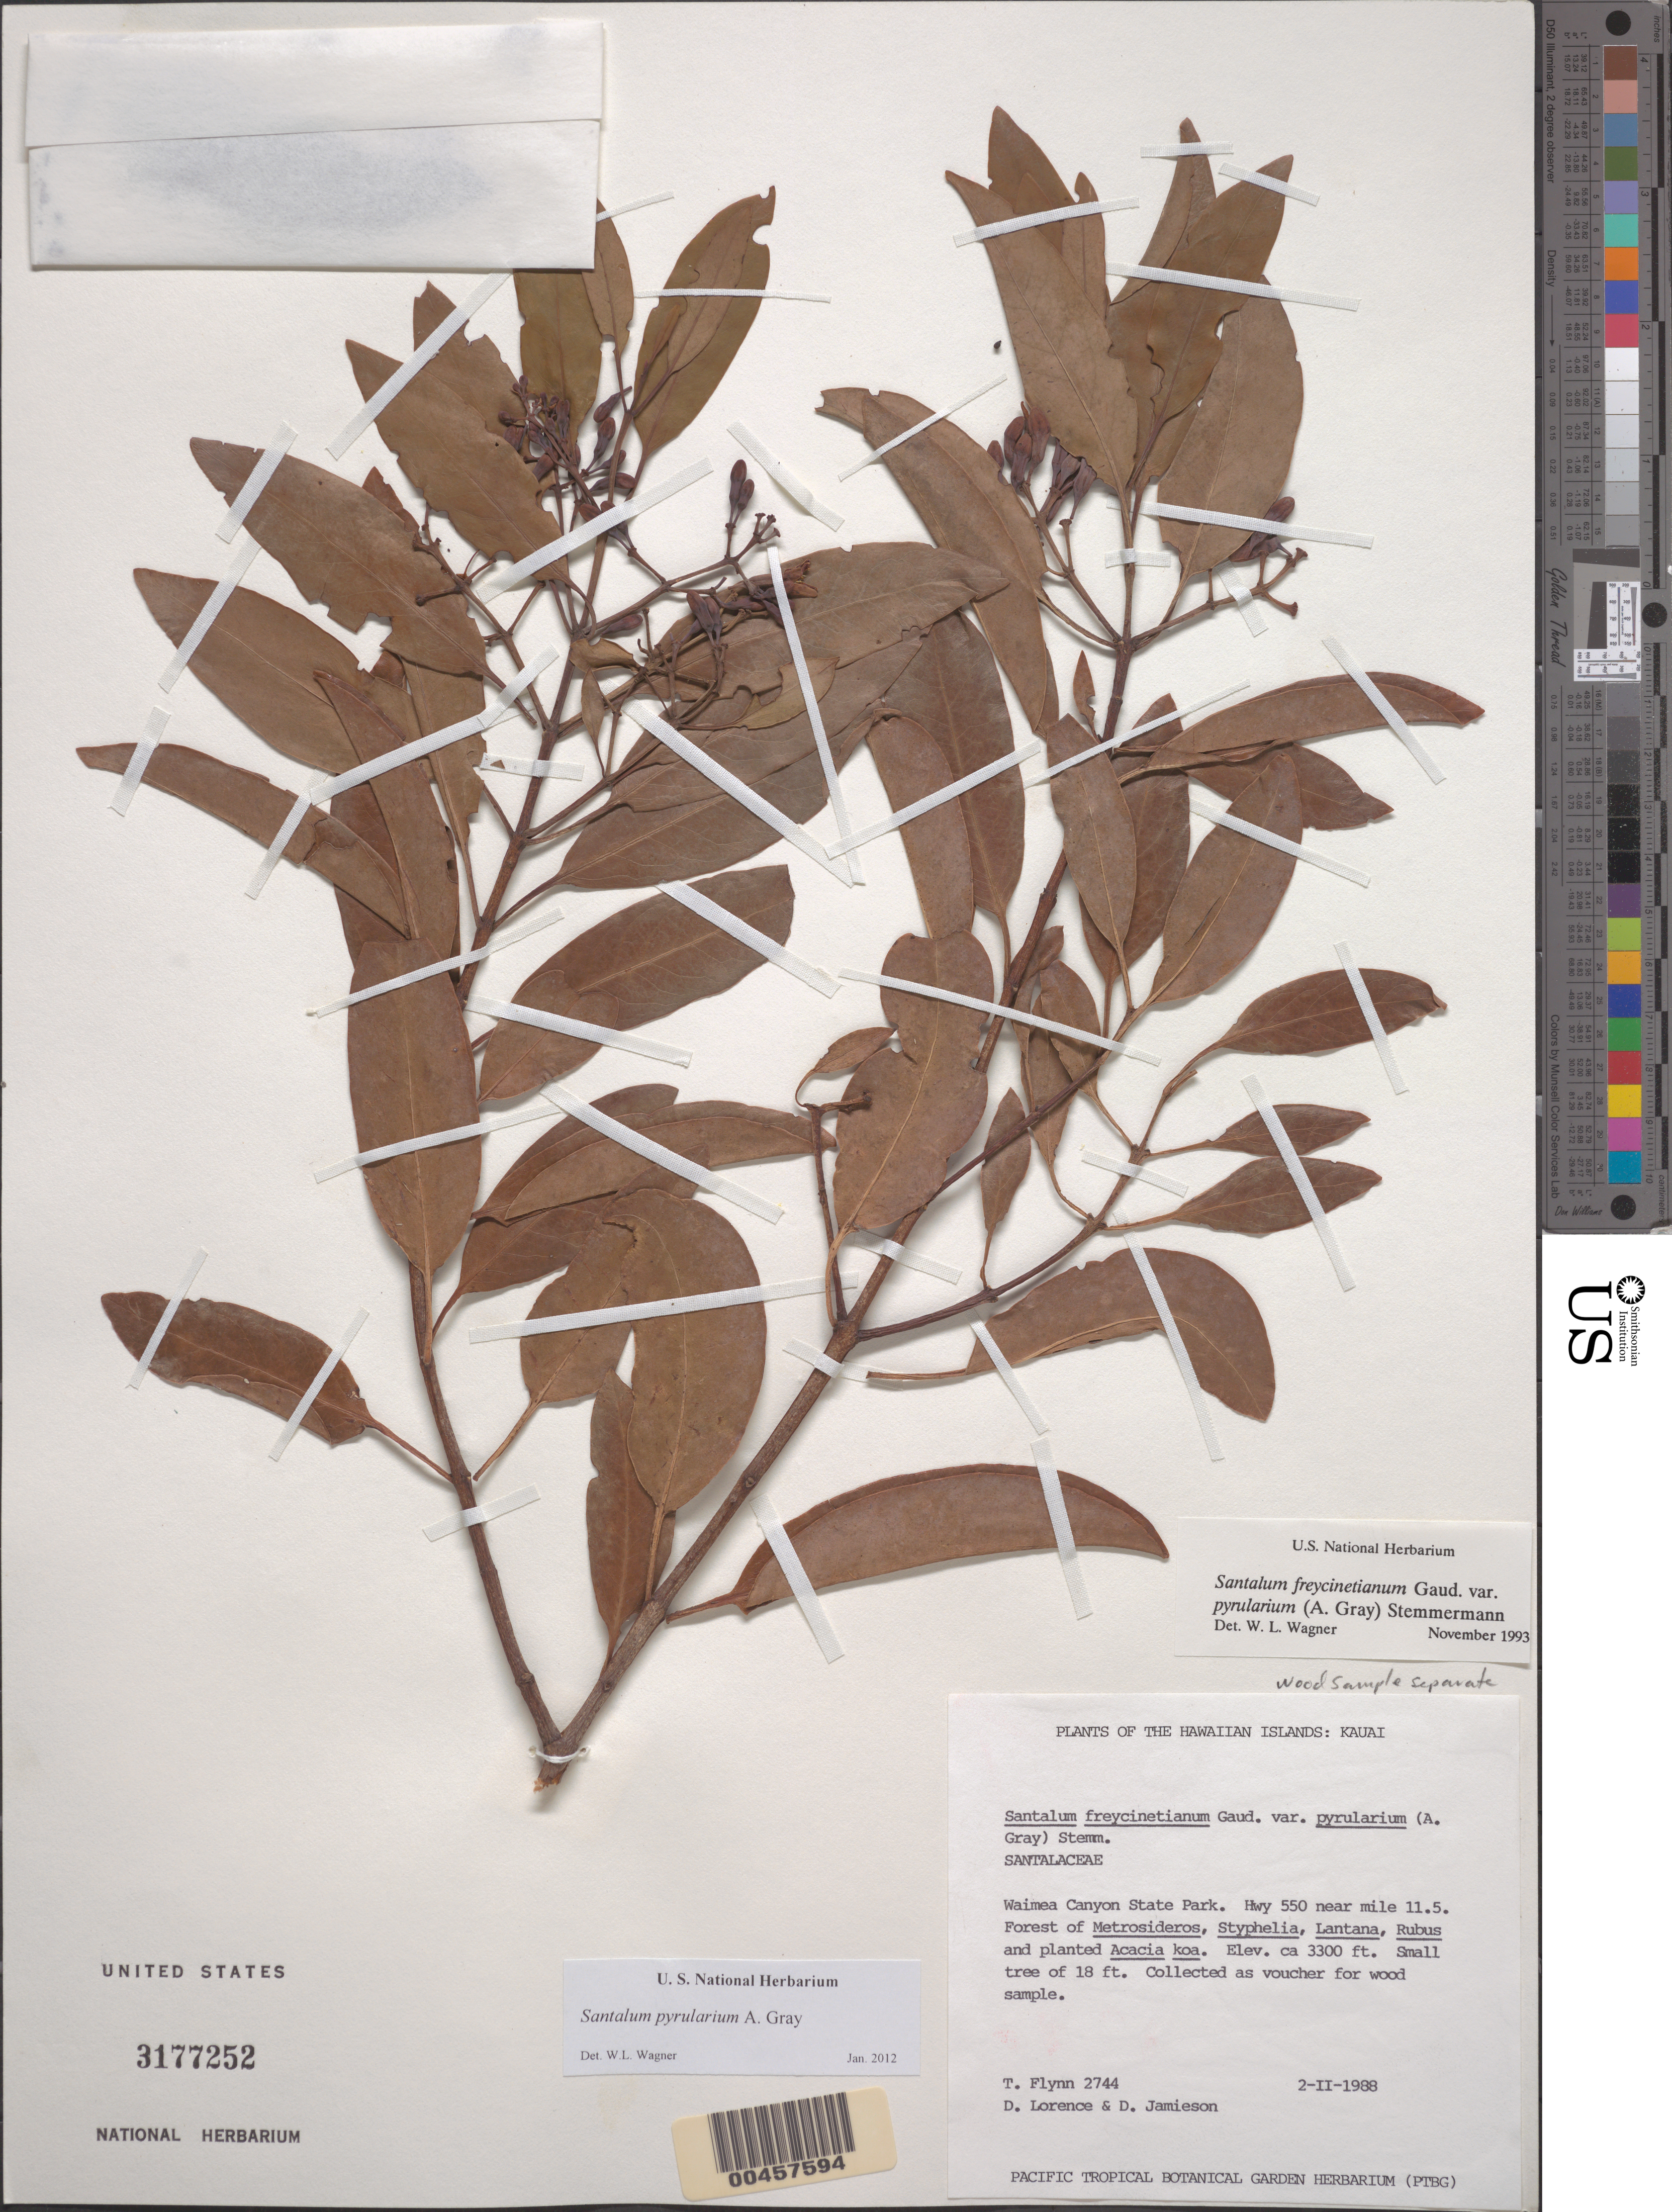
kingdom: Plantae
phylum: Tracheophyta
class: Magnoliopsida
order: Santalales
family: Santalaceae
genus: Santalum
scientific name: Santalum pyrularium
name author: A. Gray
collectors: T. W. Flynn, D. Lorence & D. Jamieson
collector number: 2744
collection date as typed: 2 Feb 1988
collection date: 1988-02-02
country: United States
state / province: Hawaii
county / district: Kauai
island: Kaua'i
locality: Waimea Canyon State Park, Hwy 550 near Mile 11.5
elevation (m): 1006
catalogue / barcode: US 3177252